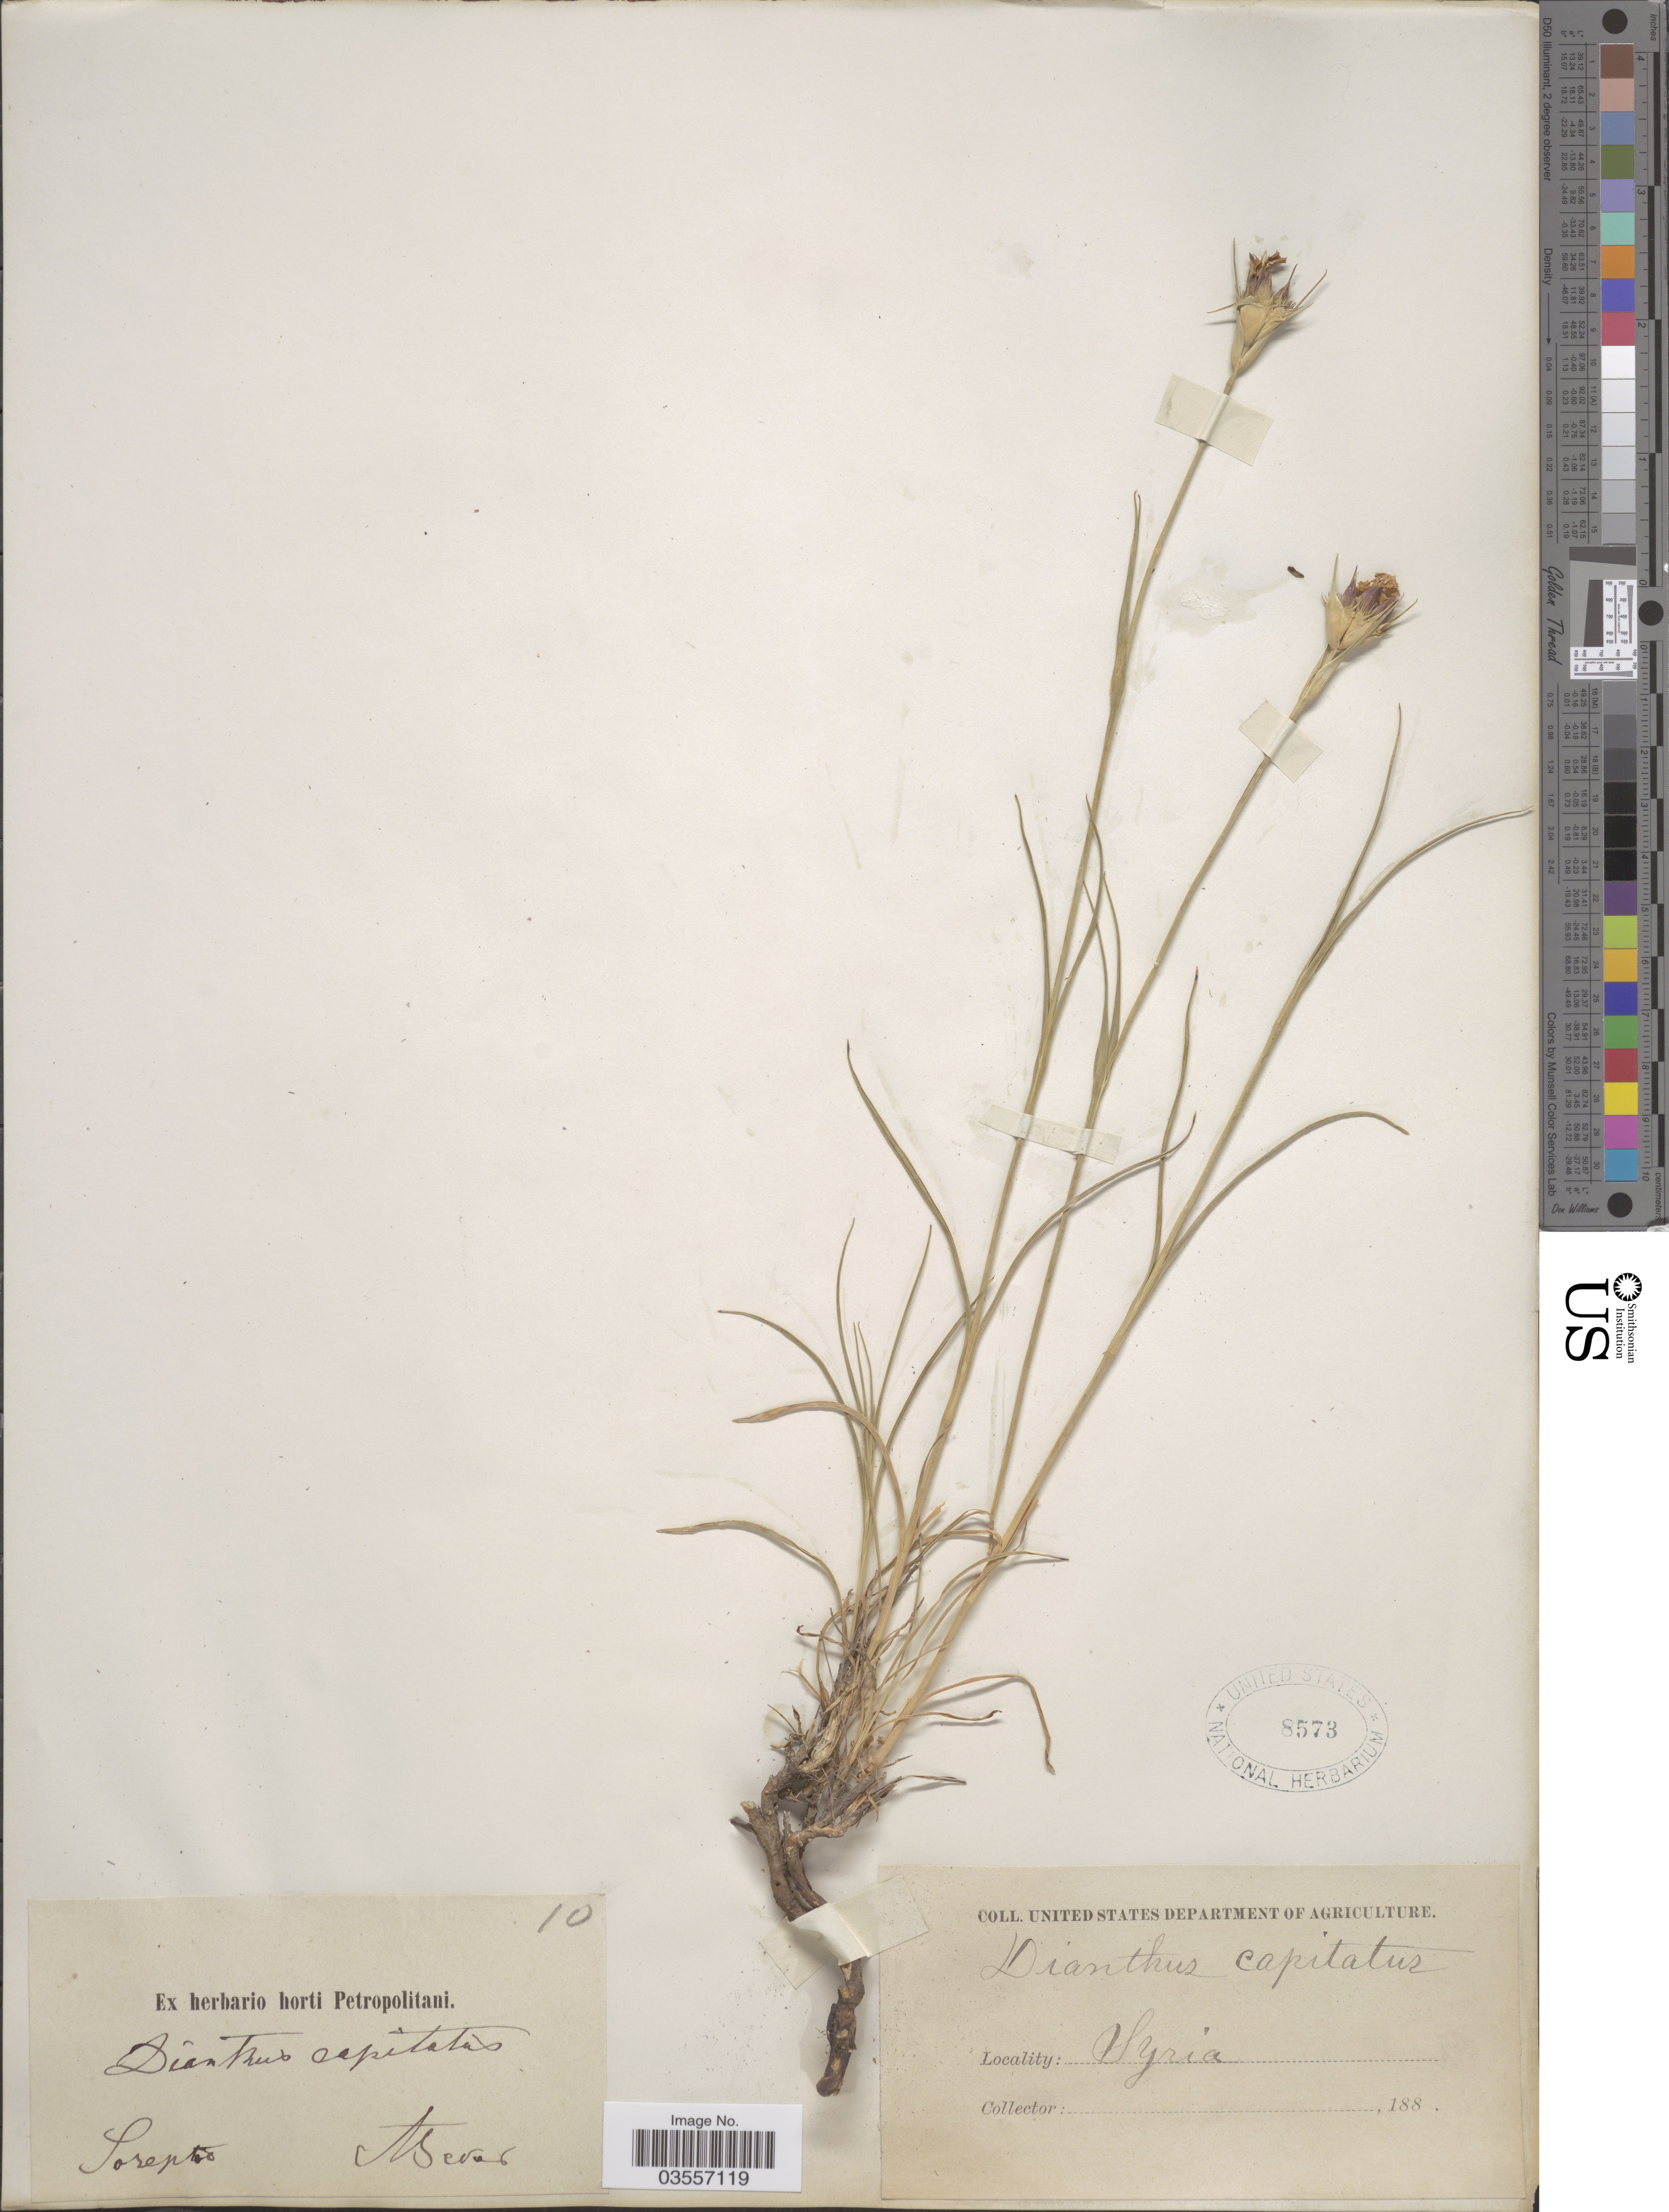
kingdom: Plantae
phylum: Tracheophyta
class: Magnoliopsida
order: Caryophyllales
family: Caryophyllaceae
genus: Dianthus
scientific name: Dianthus capitatus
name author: J. St.-Hil.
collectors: A. Becker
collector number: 10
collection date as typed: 188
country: Russian Federation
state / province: Volgograd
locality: Sarepta.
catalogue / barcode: US 8573